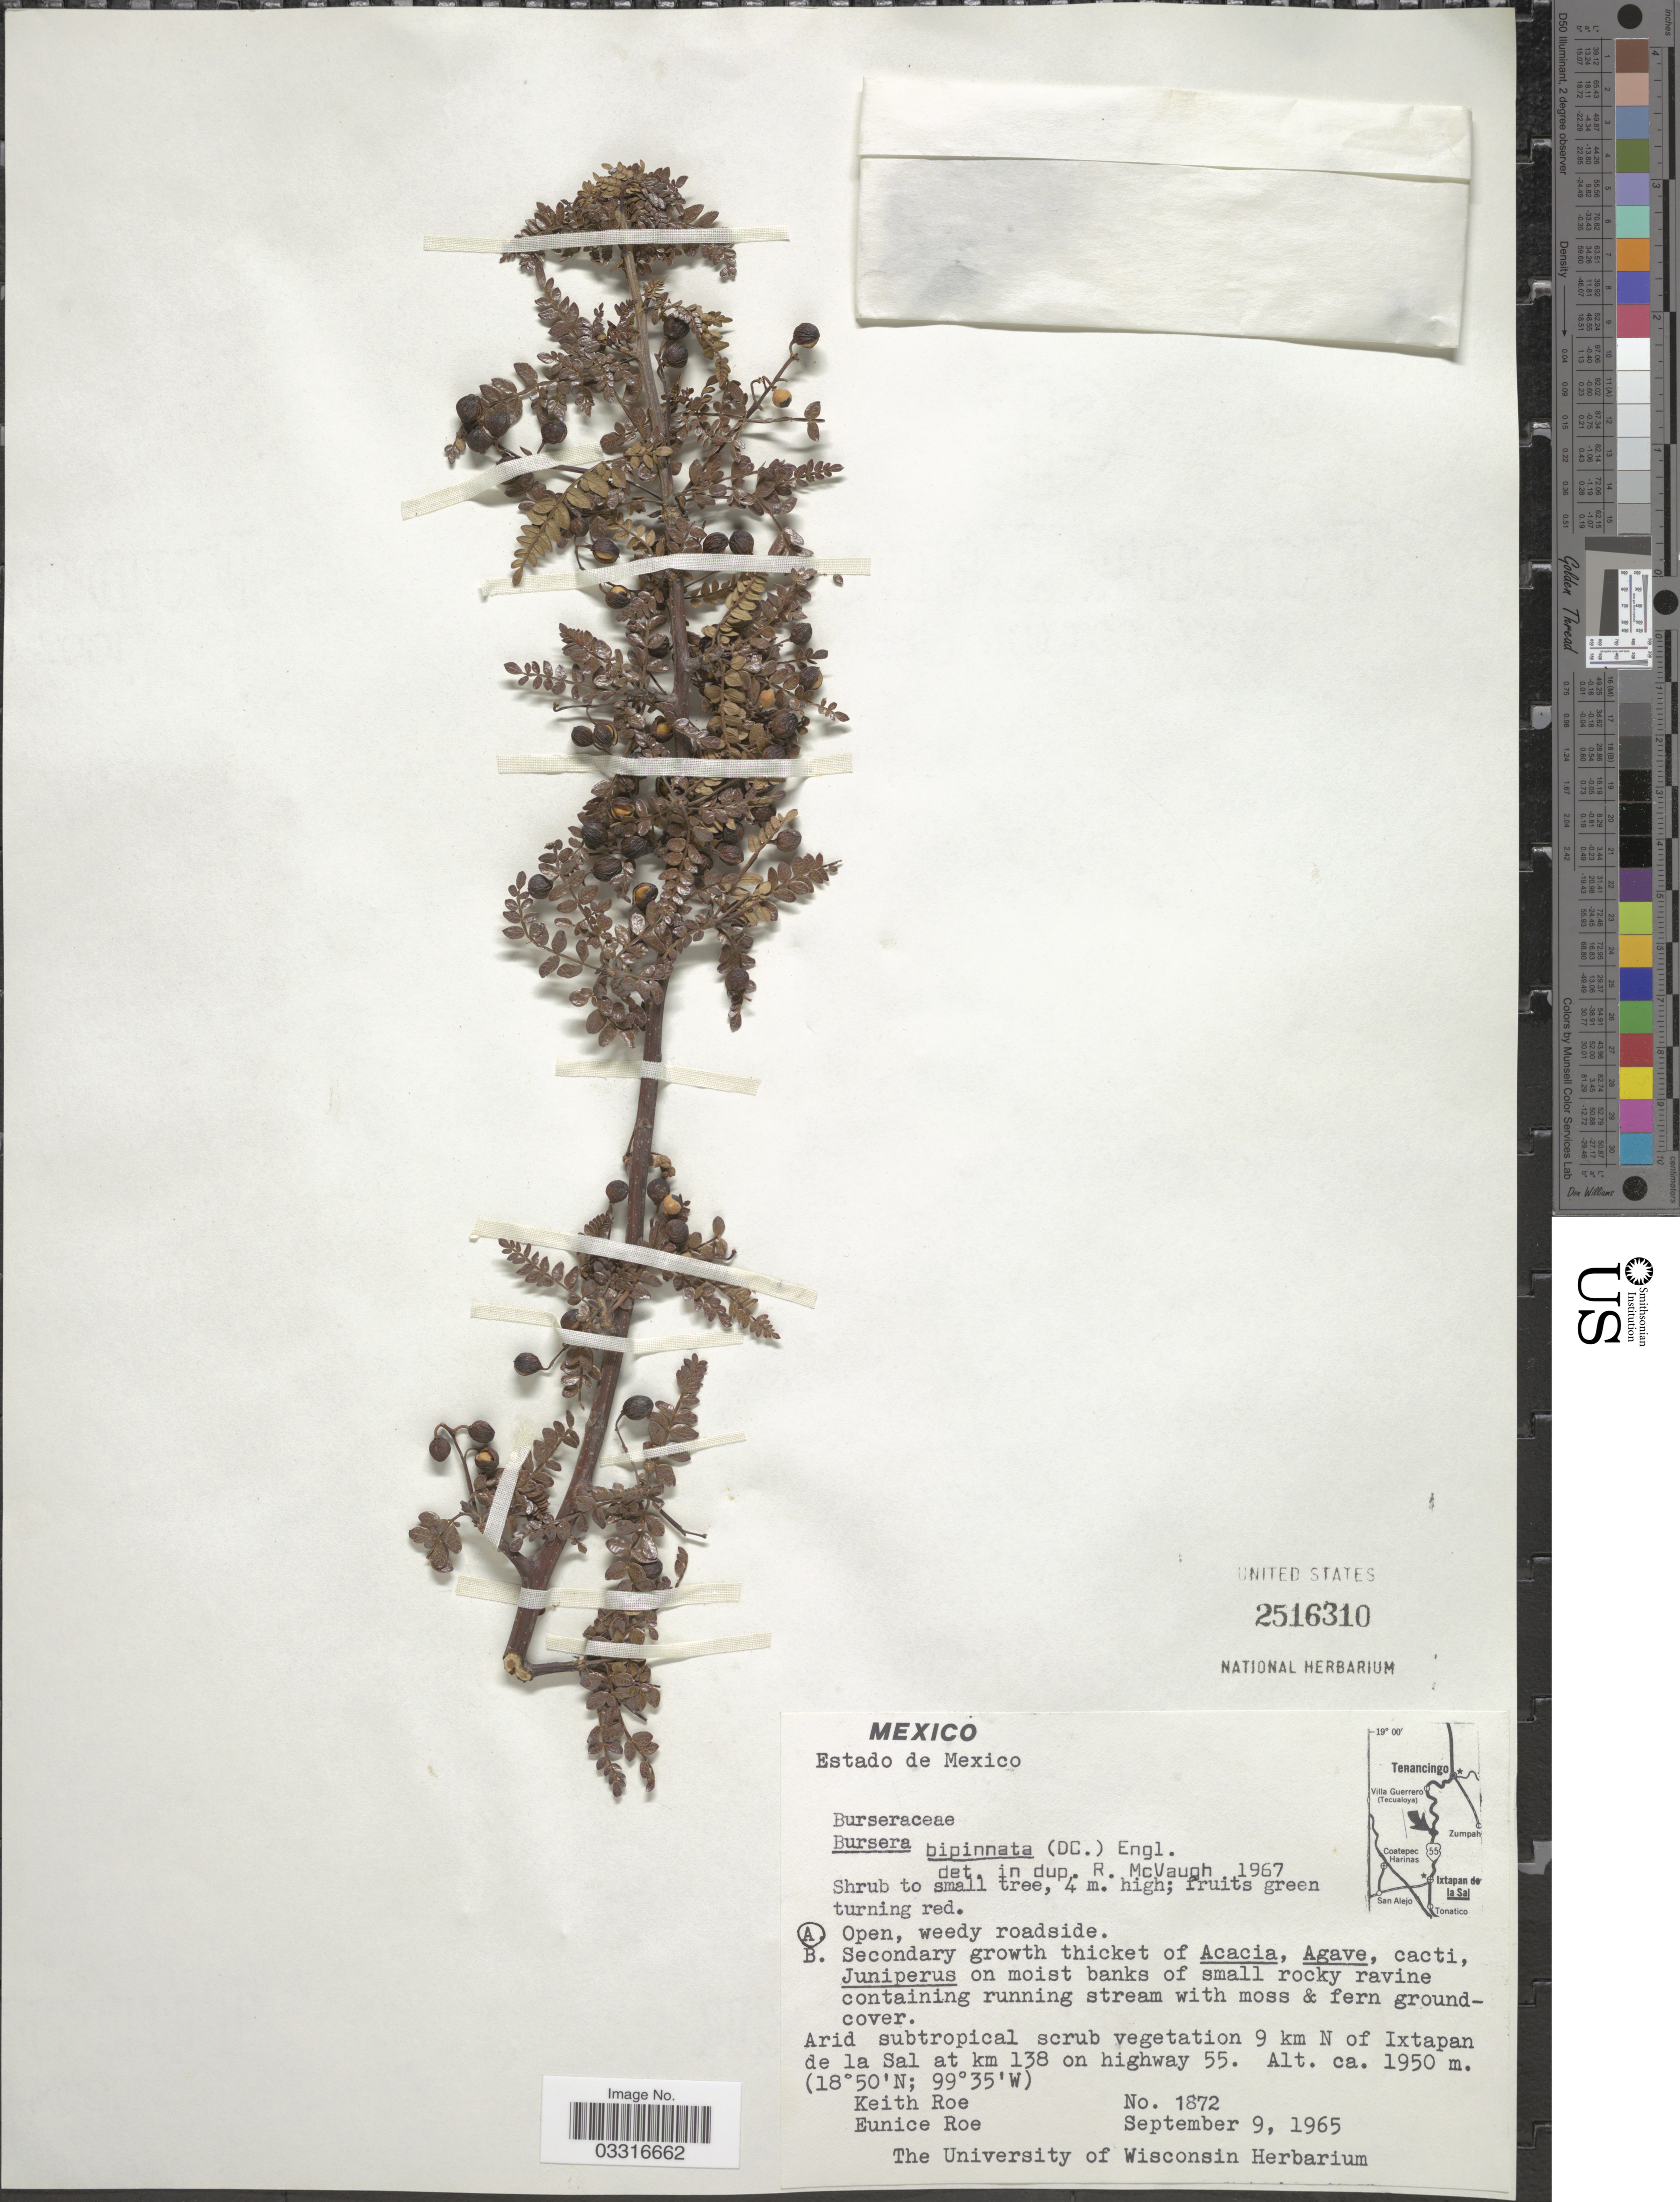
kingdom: Plantae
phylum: Tracheophyta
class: Magnoliopsida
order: Sapindales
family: Burseraceae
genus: Bursera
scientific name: Bursera bipinnata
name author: Engl.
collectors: K. E. Roe & E. Roe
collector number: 1872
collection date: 1965-09-09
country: Mexico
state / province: México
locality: Arid subtropical scrub vegetation 9 km N of Ixtapan de la Sal at km 138 on highway 55.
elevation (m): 1950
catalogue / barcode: US 2516310